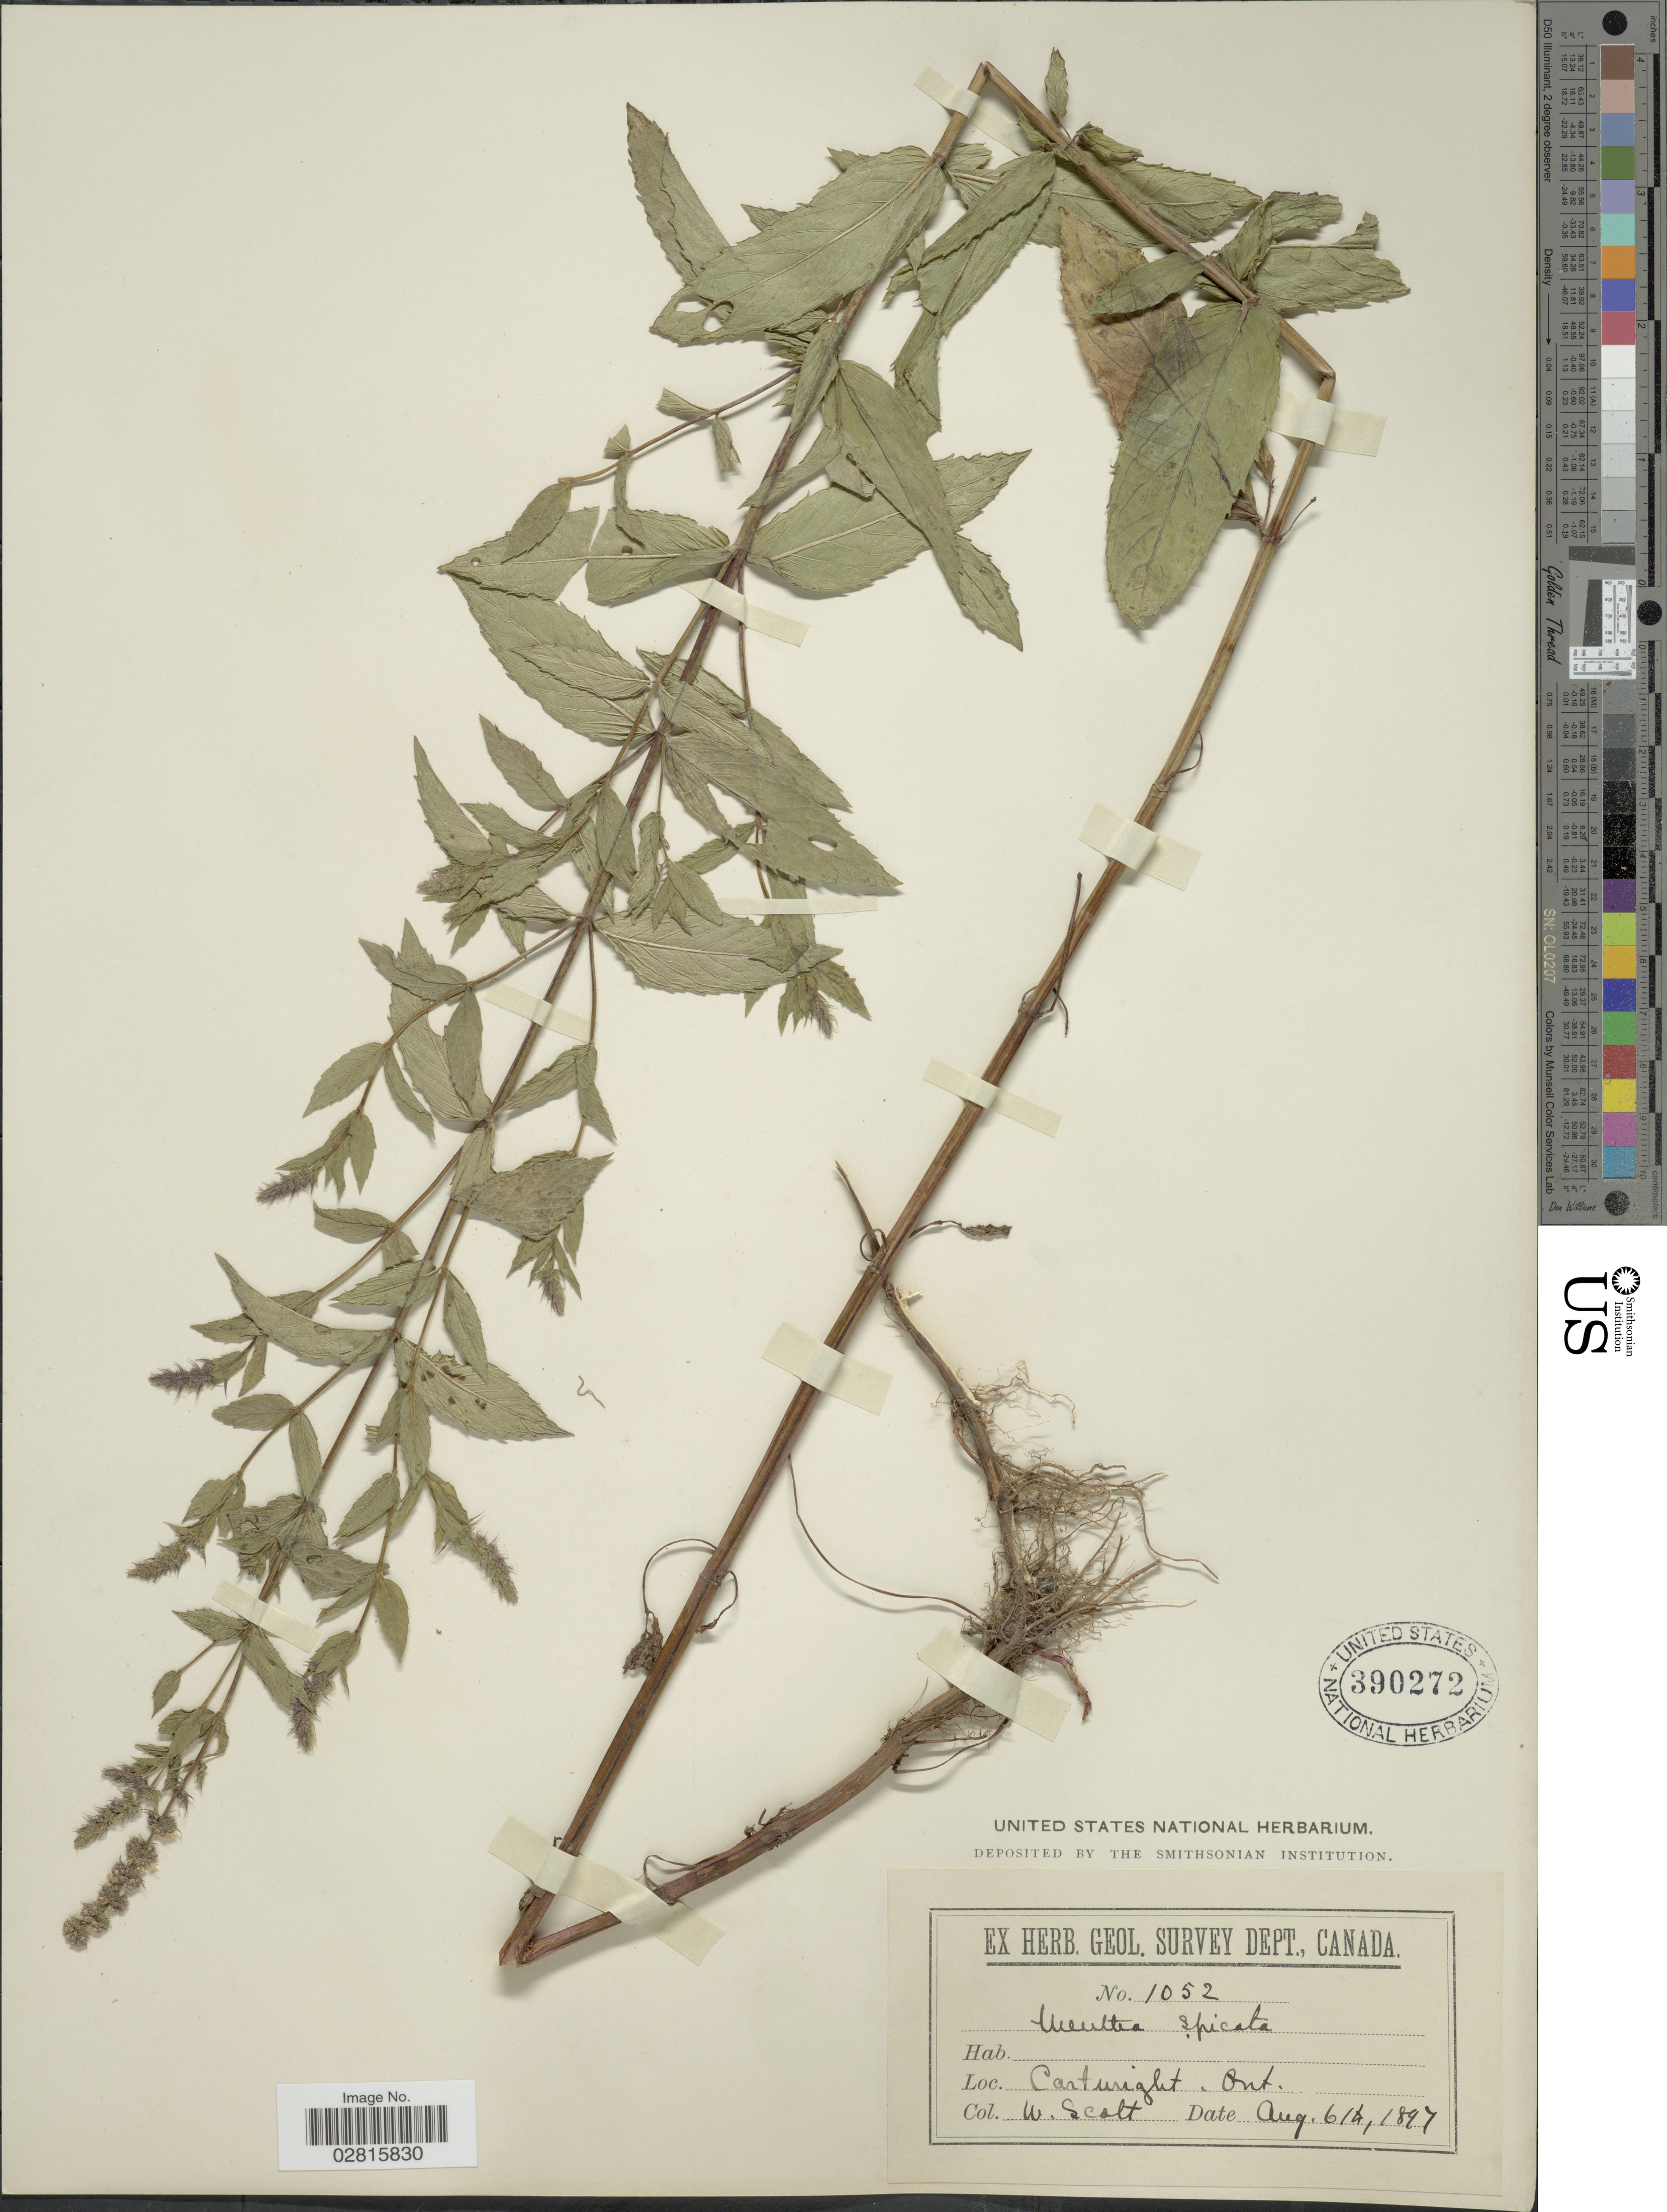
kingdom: Plantae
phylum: Tracheophyta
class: Magnoliopsida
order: Lamiales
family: Lamiaceae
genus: Mentha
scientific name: Mentha spicata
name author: L.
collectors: W. Scott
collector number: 1052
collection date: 1897-08-06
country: Canada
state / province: Ontario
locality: Cartwright, Ont.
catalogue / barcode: US 390272